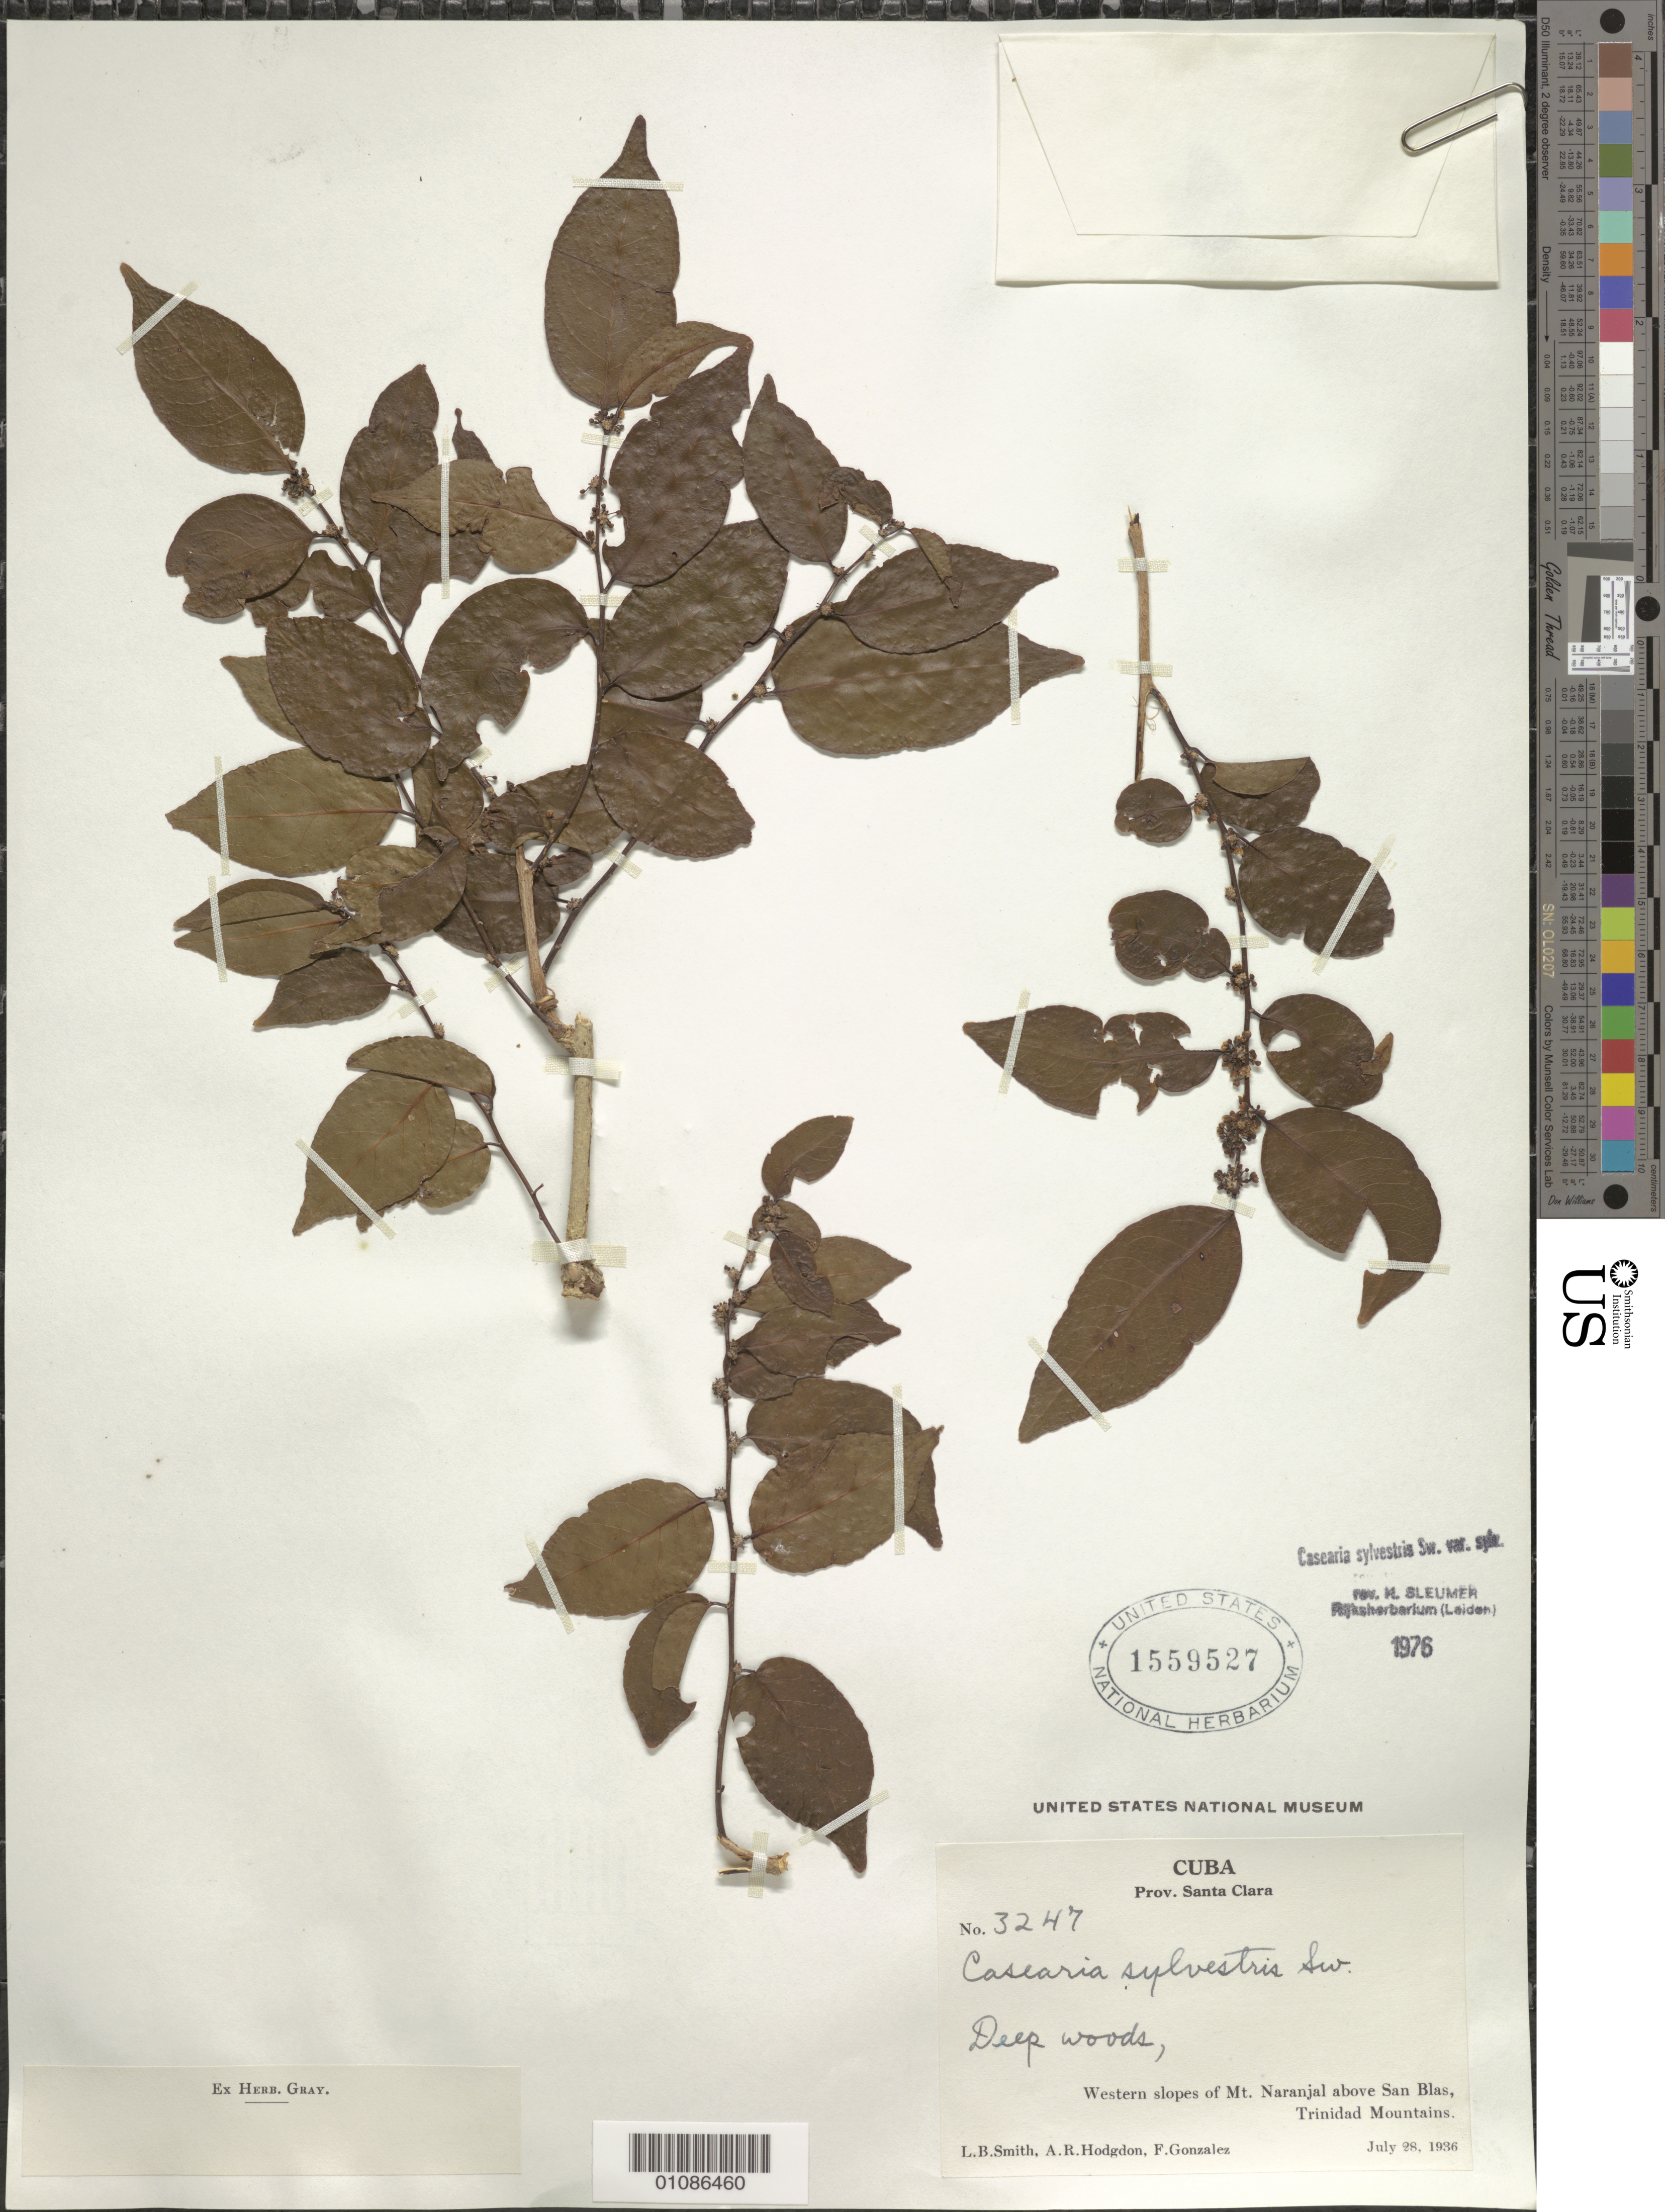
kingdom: Plantae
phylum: Tracheophyta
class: Magnoliopsida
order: Malpighiales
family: Salicaceae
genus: Casearia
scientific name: Casearia sylvestris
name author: Sw.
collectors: L. Smith, A. R. Hodgdon & F. Gonzalez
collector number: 3247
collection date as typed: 28 Jul 1936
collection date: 1936-07-28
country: Cuba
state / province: Villa Clara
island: Cuba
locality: Santa Clara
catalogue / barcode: US 1559527